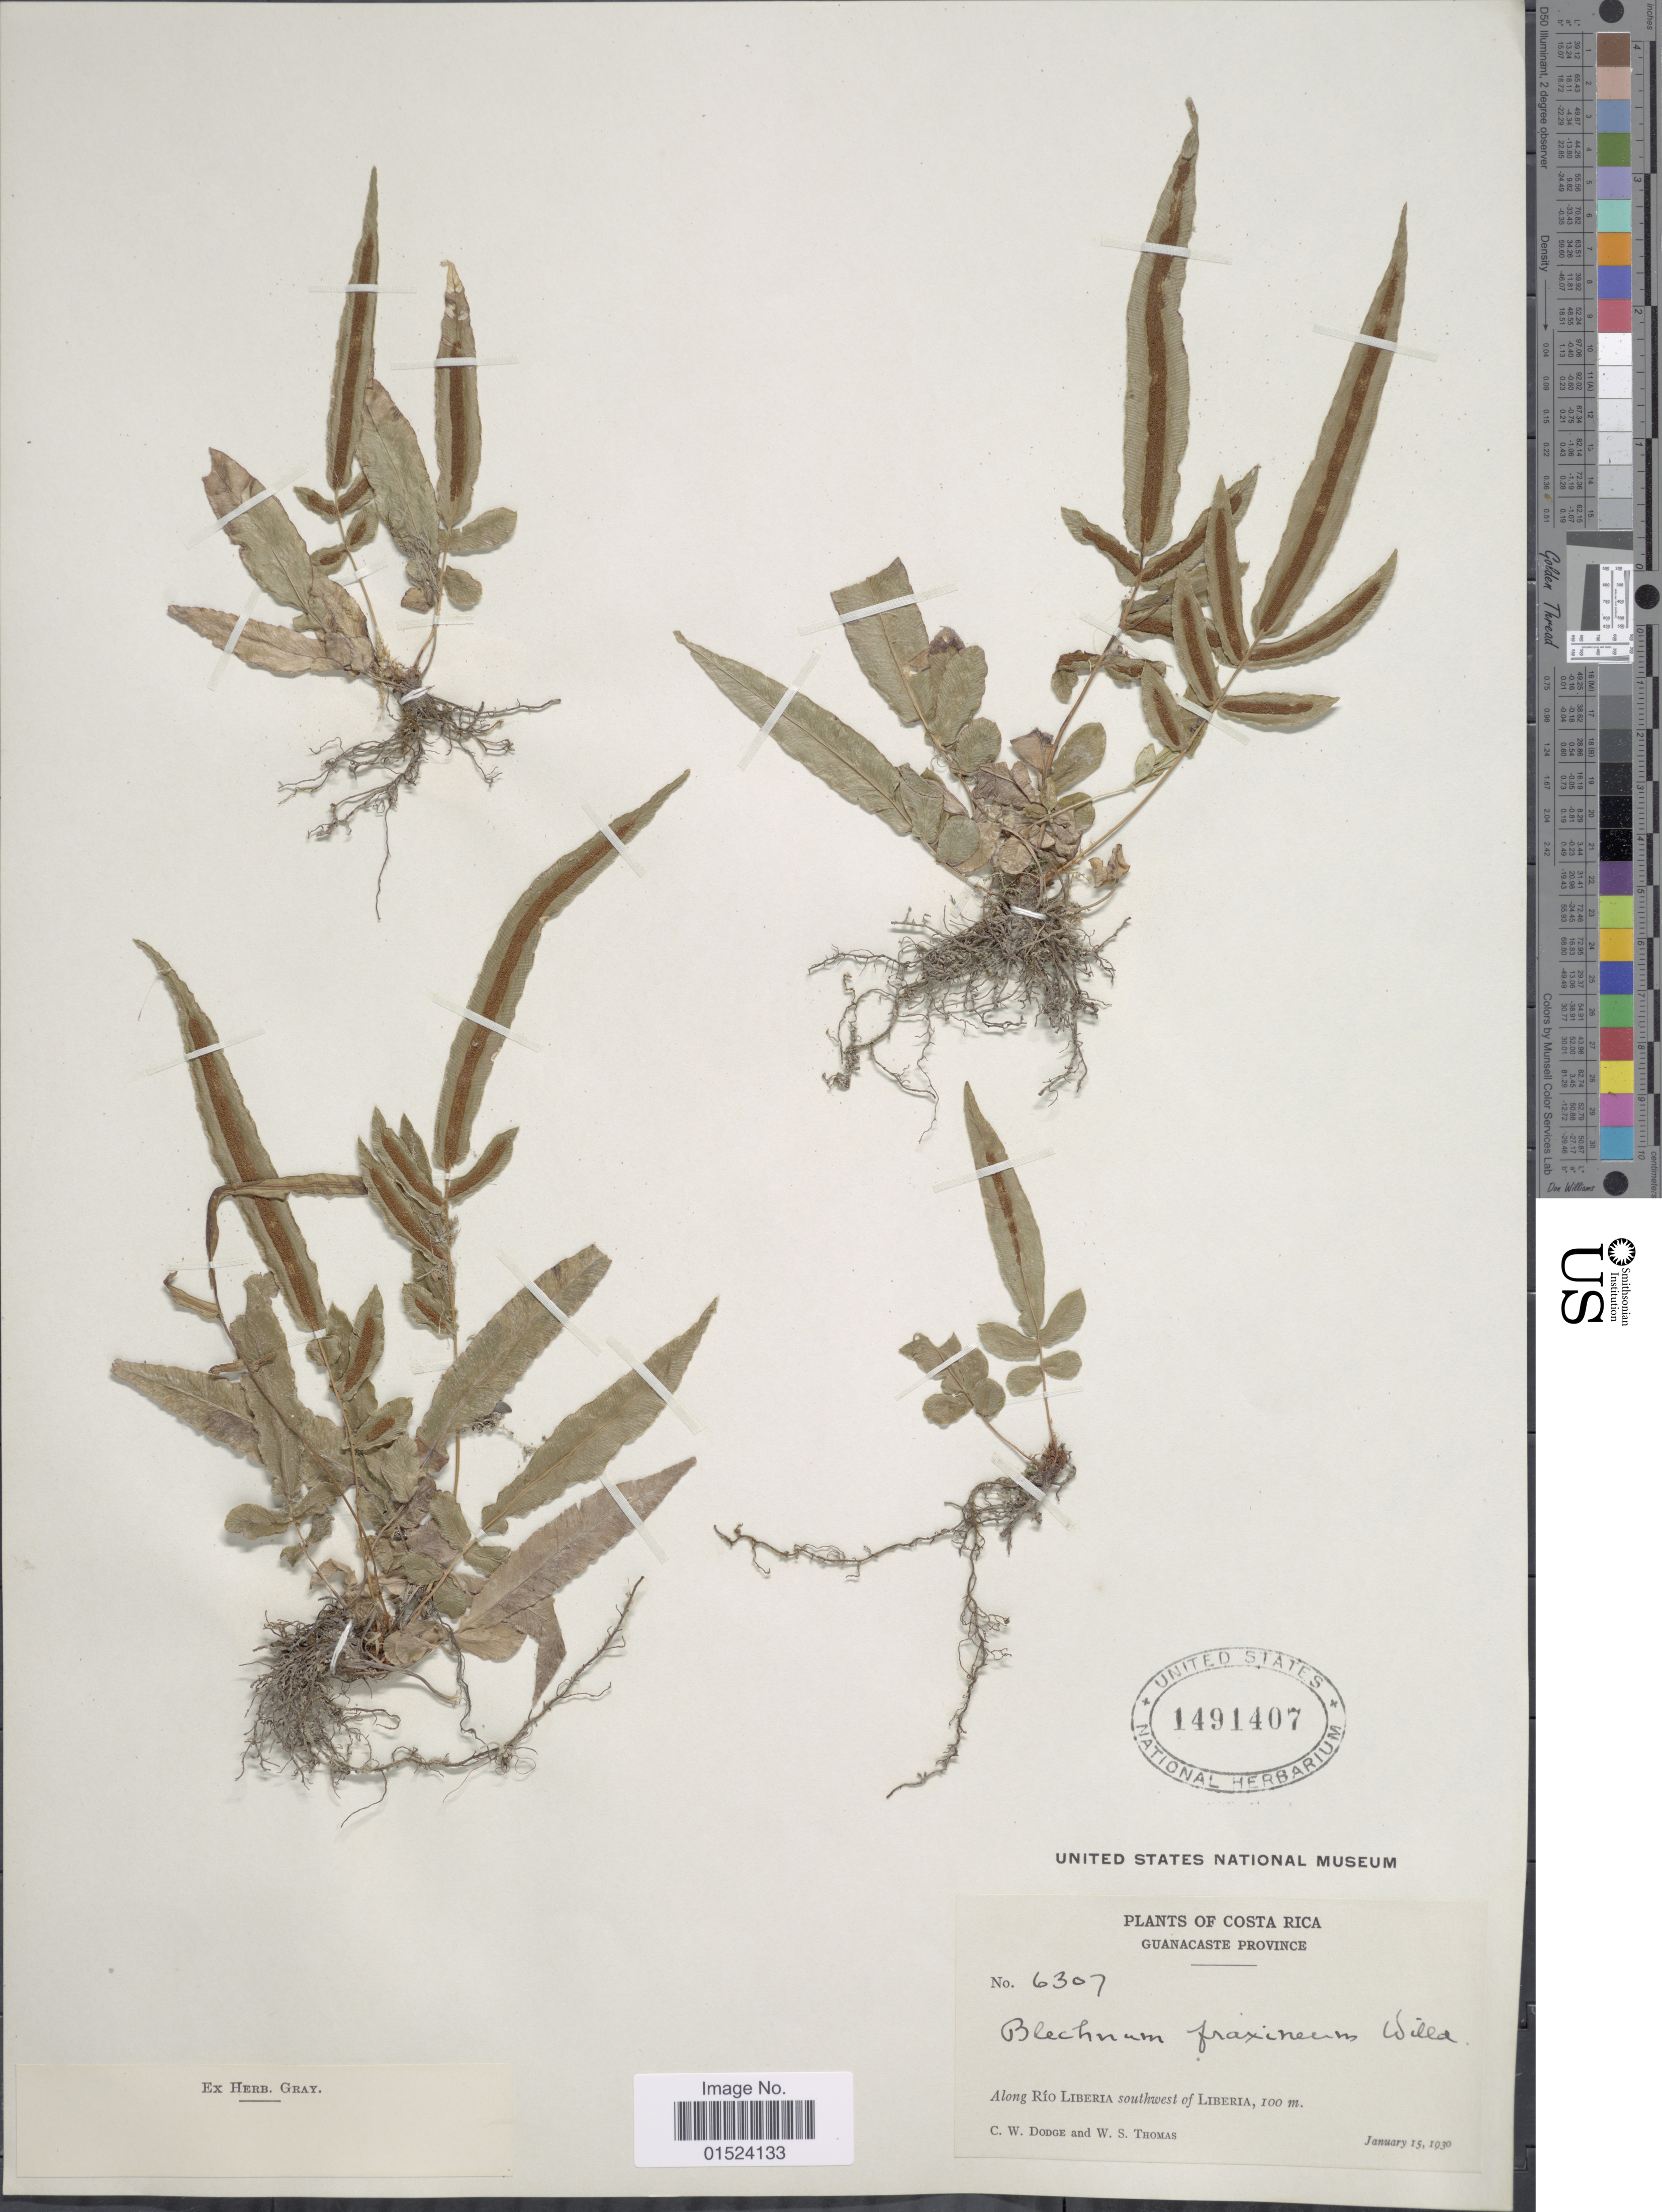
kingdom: Plantae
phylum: Tracheophyta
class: Polypodiopsida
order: Polypodiales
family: Blechnaceae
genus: Blechnum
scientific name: Blechnum gracile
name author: Kaulf.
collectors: C. Dodge & W. S. Thomas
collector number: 6307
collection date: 1930-01-15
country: Costa Rica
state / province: Guanacaste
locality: Along Río Liberia southwest of Liberia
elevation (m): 100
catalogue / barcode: US 1491407